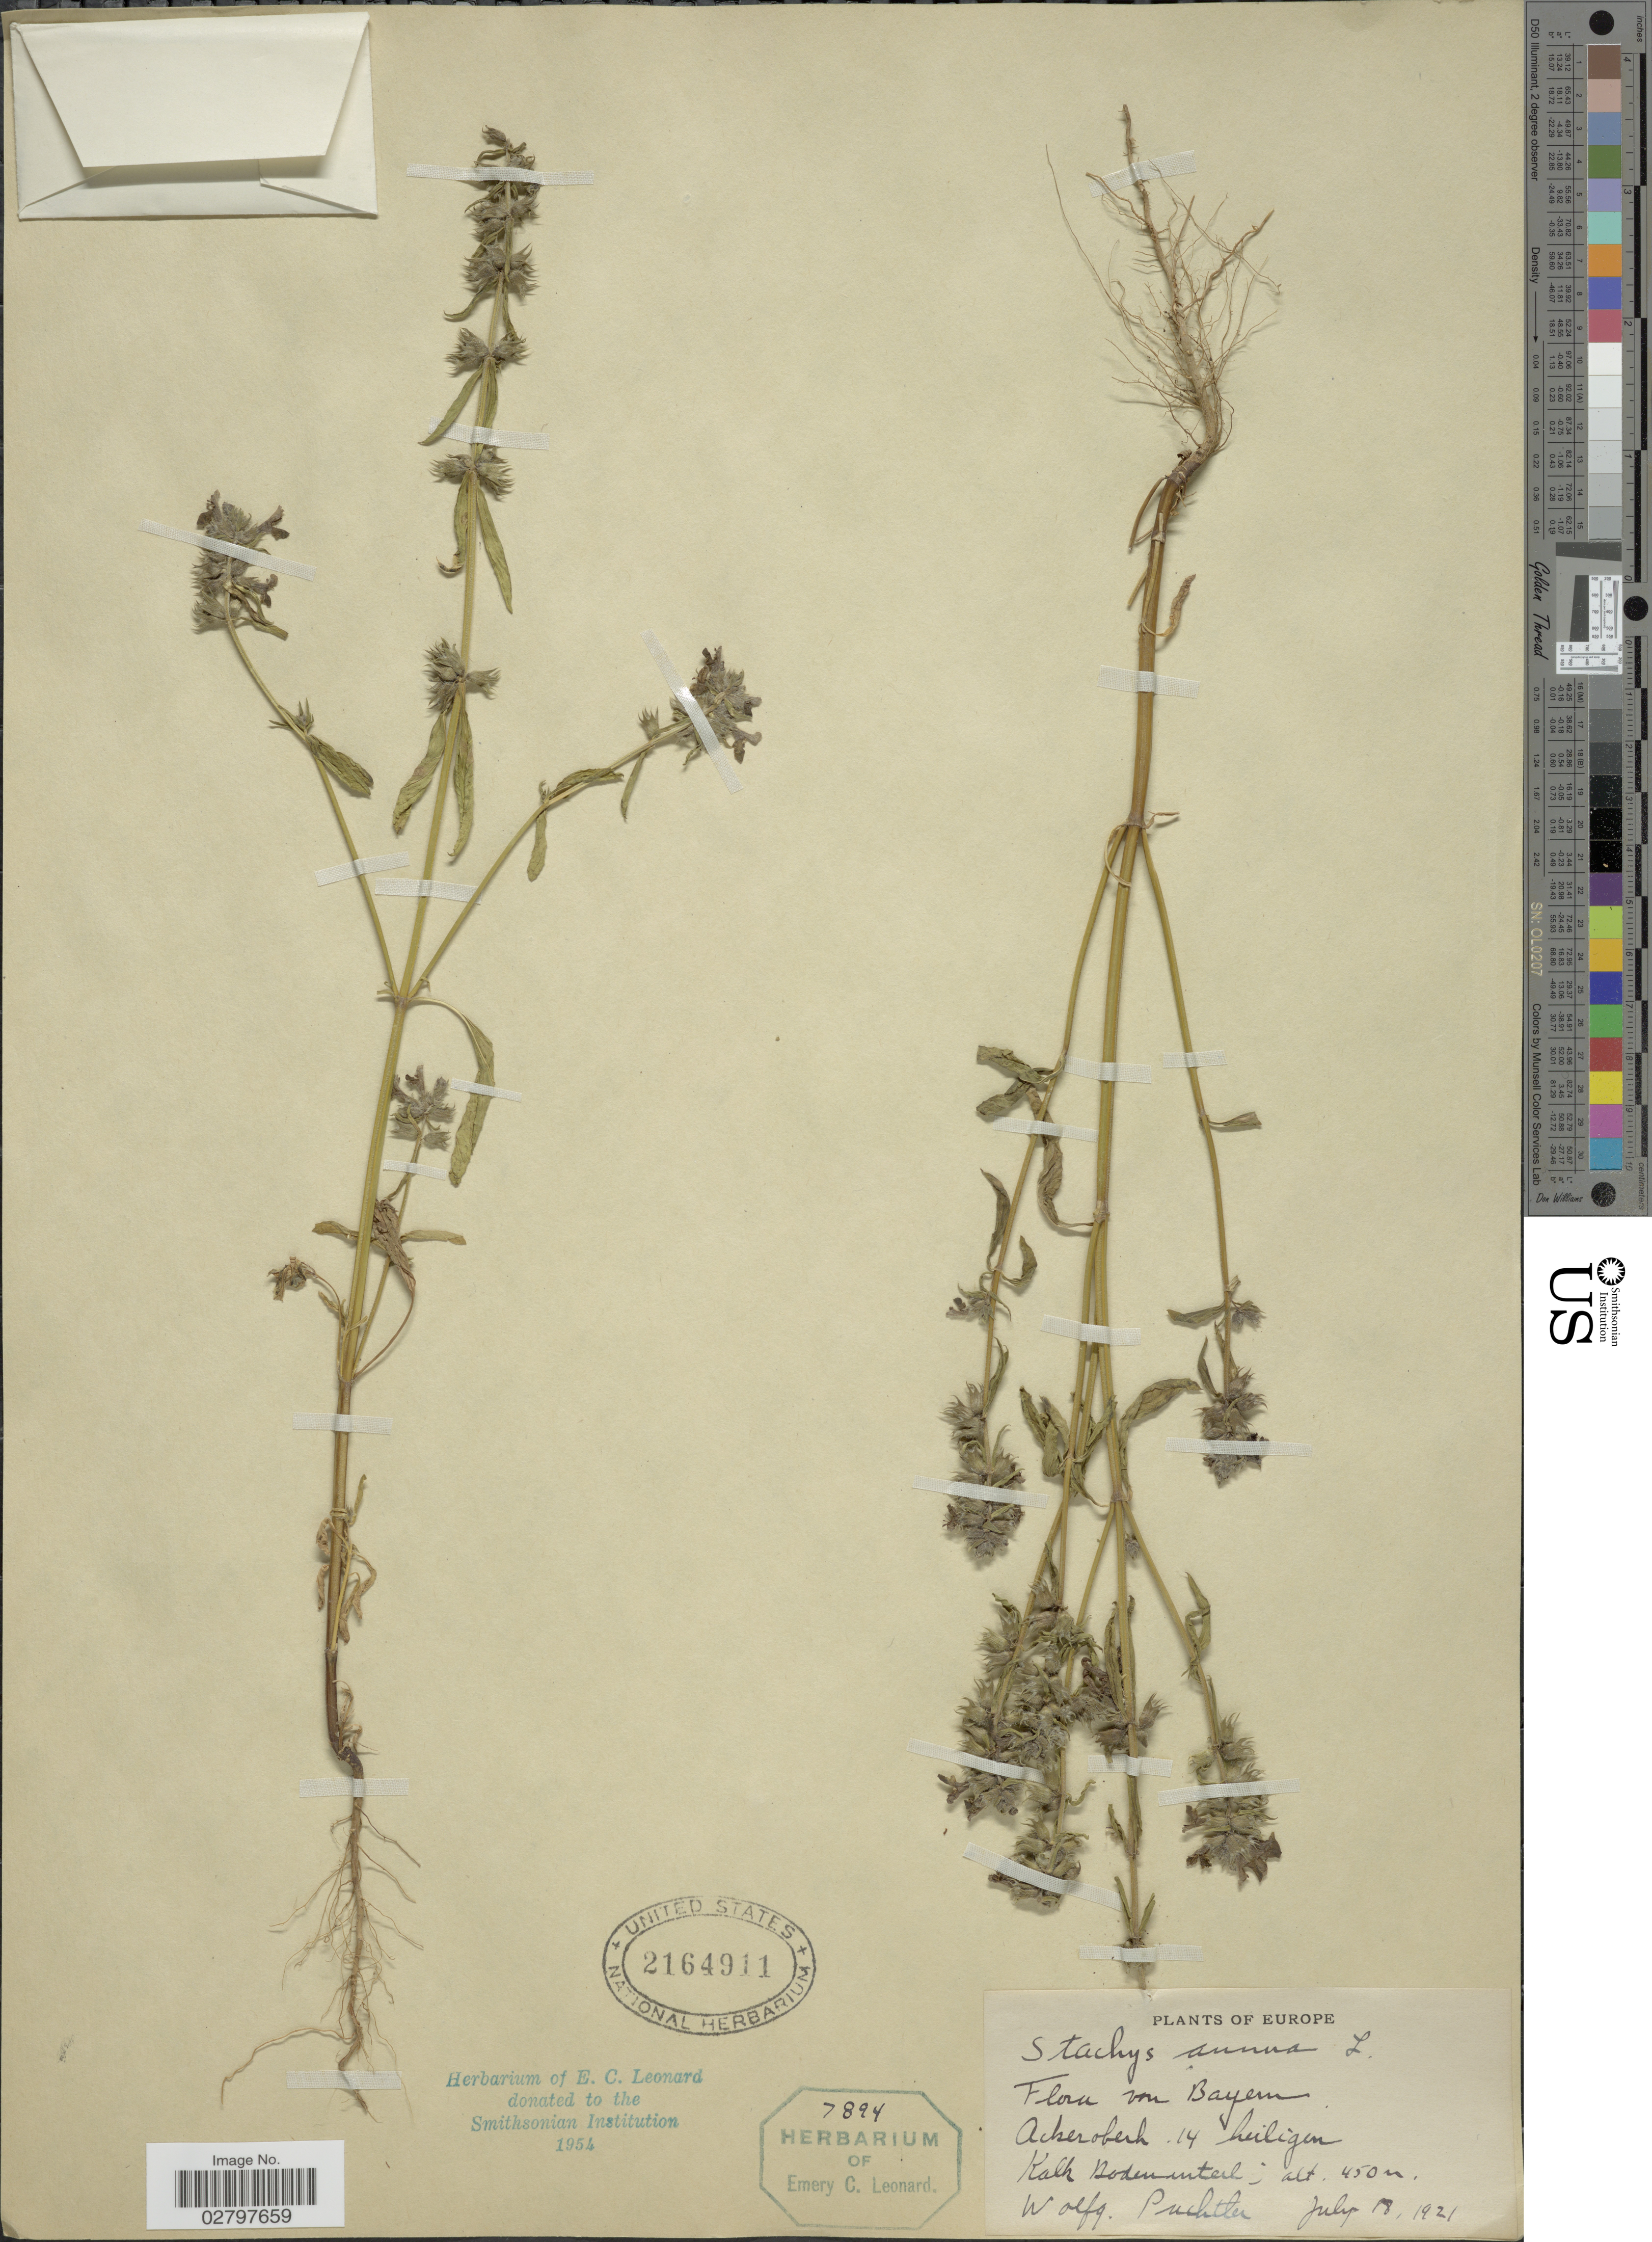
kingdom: Plantae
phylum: Tracheophyta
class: Magnoliopsida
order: Lamiales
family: Lamiaceae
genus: Stachys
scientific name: Stachys annua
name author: (L.) L.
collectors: W. Puchtler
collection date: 1921-07-18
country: Germany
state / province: Bayern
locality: Ackeroberh 14 heiligen, Kalk Bodenental. [interpreted]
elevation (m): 450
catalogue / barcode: US 2164911